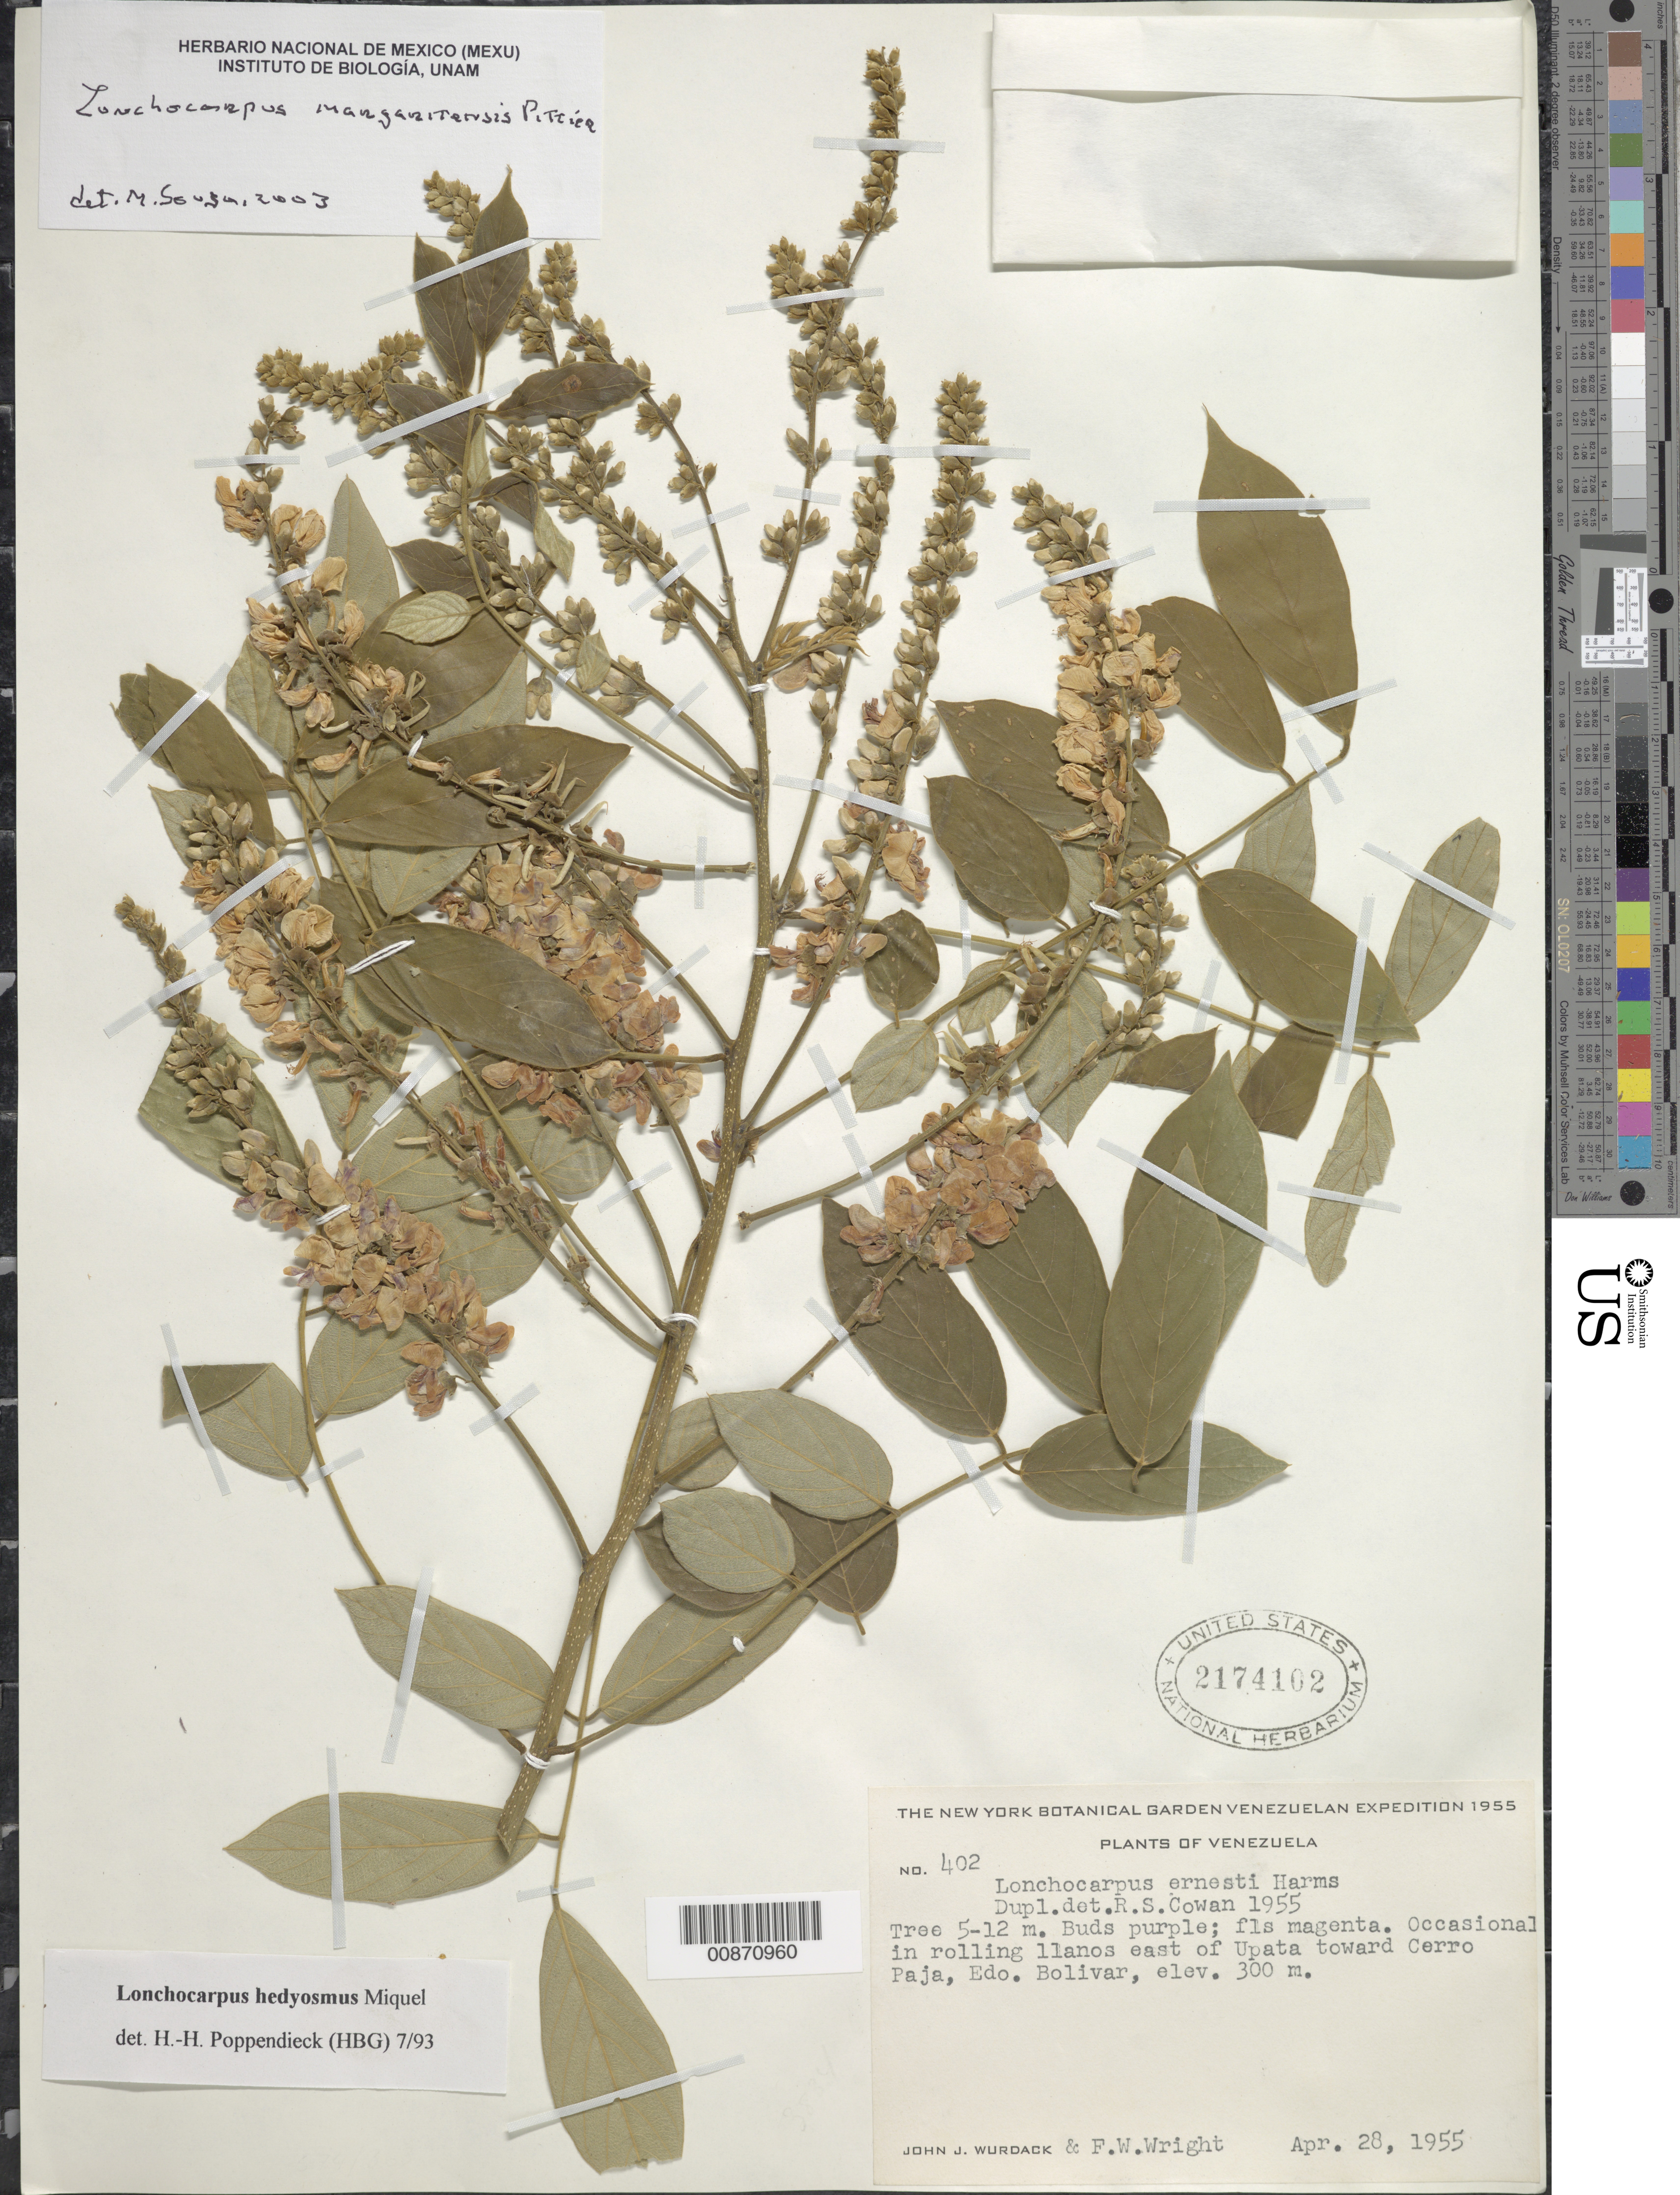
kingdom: Plantae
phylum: Tracheophyta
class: Magnoliopsida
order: Fabales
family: Fabaceae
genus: Lonchocarpus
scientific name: Lonchocarpus margaritensis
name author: Pittier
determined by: Sousa, M.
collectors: J. J. Wurdack & F. W. Wright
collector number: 402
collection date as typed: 28-Apr-55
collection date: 1955-04-28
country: Venezuela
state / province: Bolívar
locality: Upata, E of, toward Cerro Paja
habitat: Rolling llanos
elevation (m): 300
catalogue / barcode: US 2174102